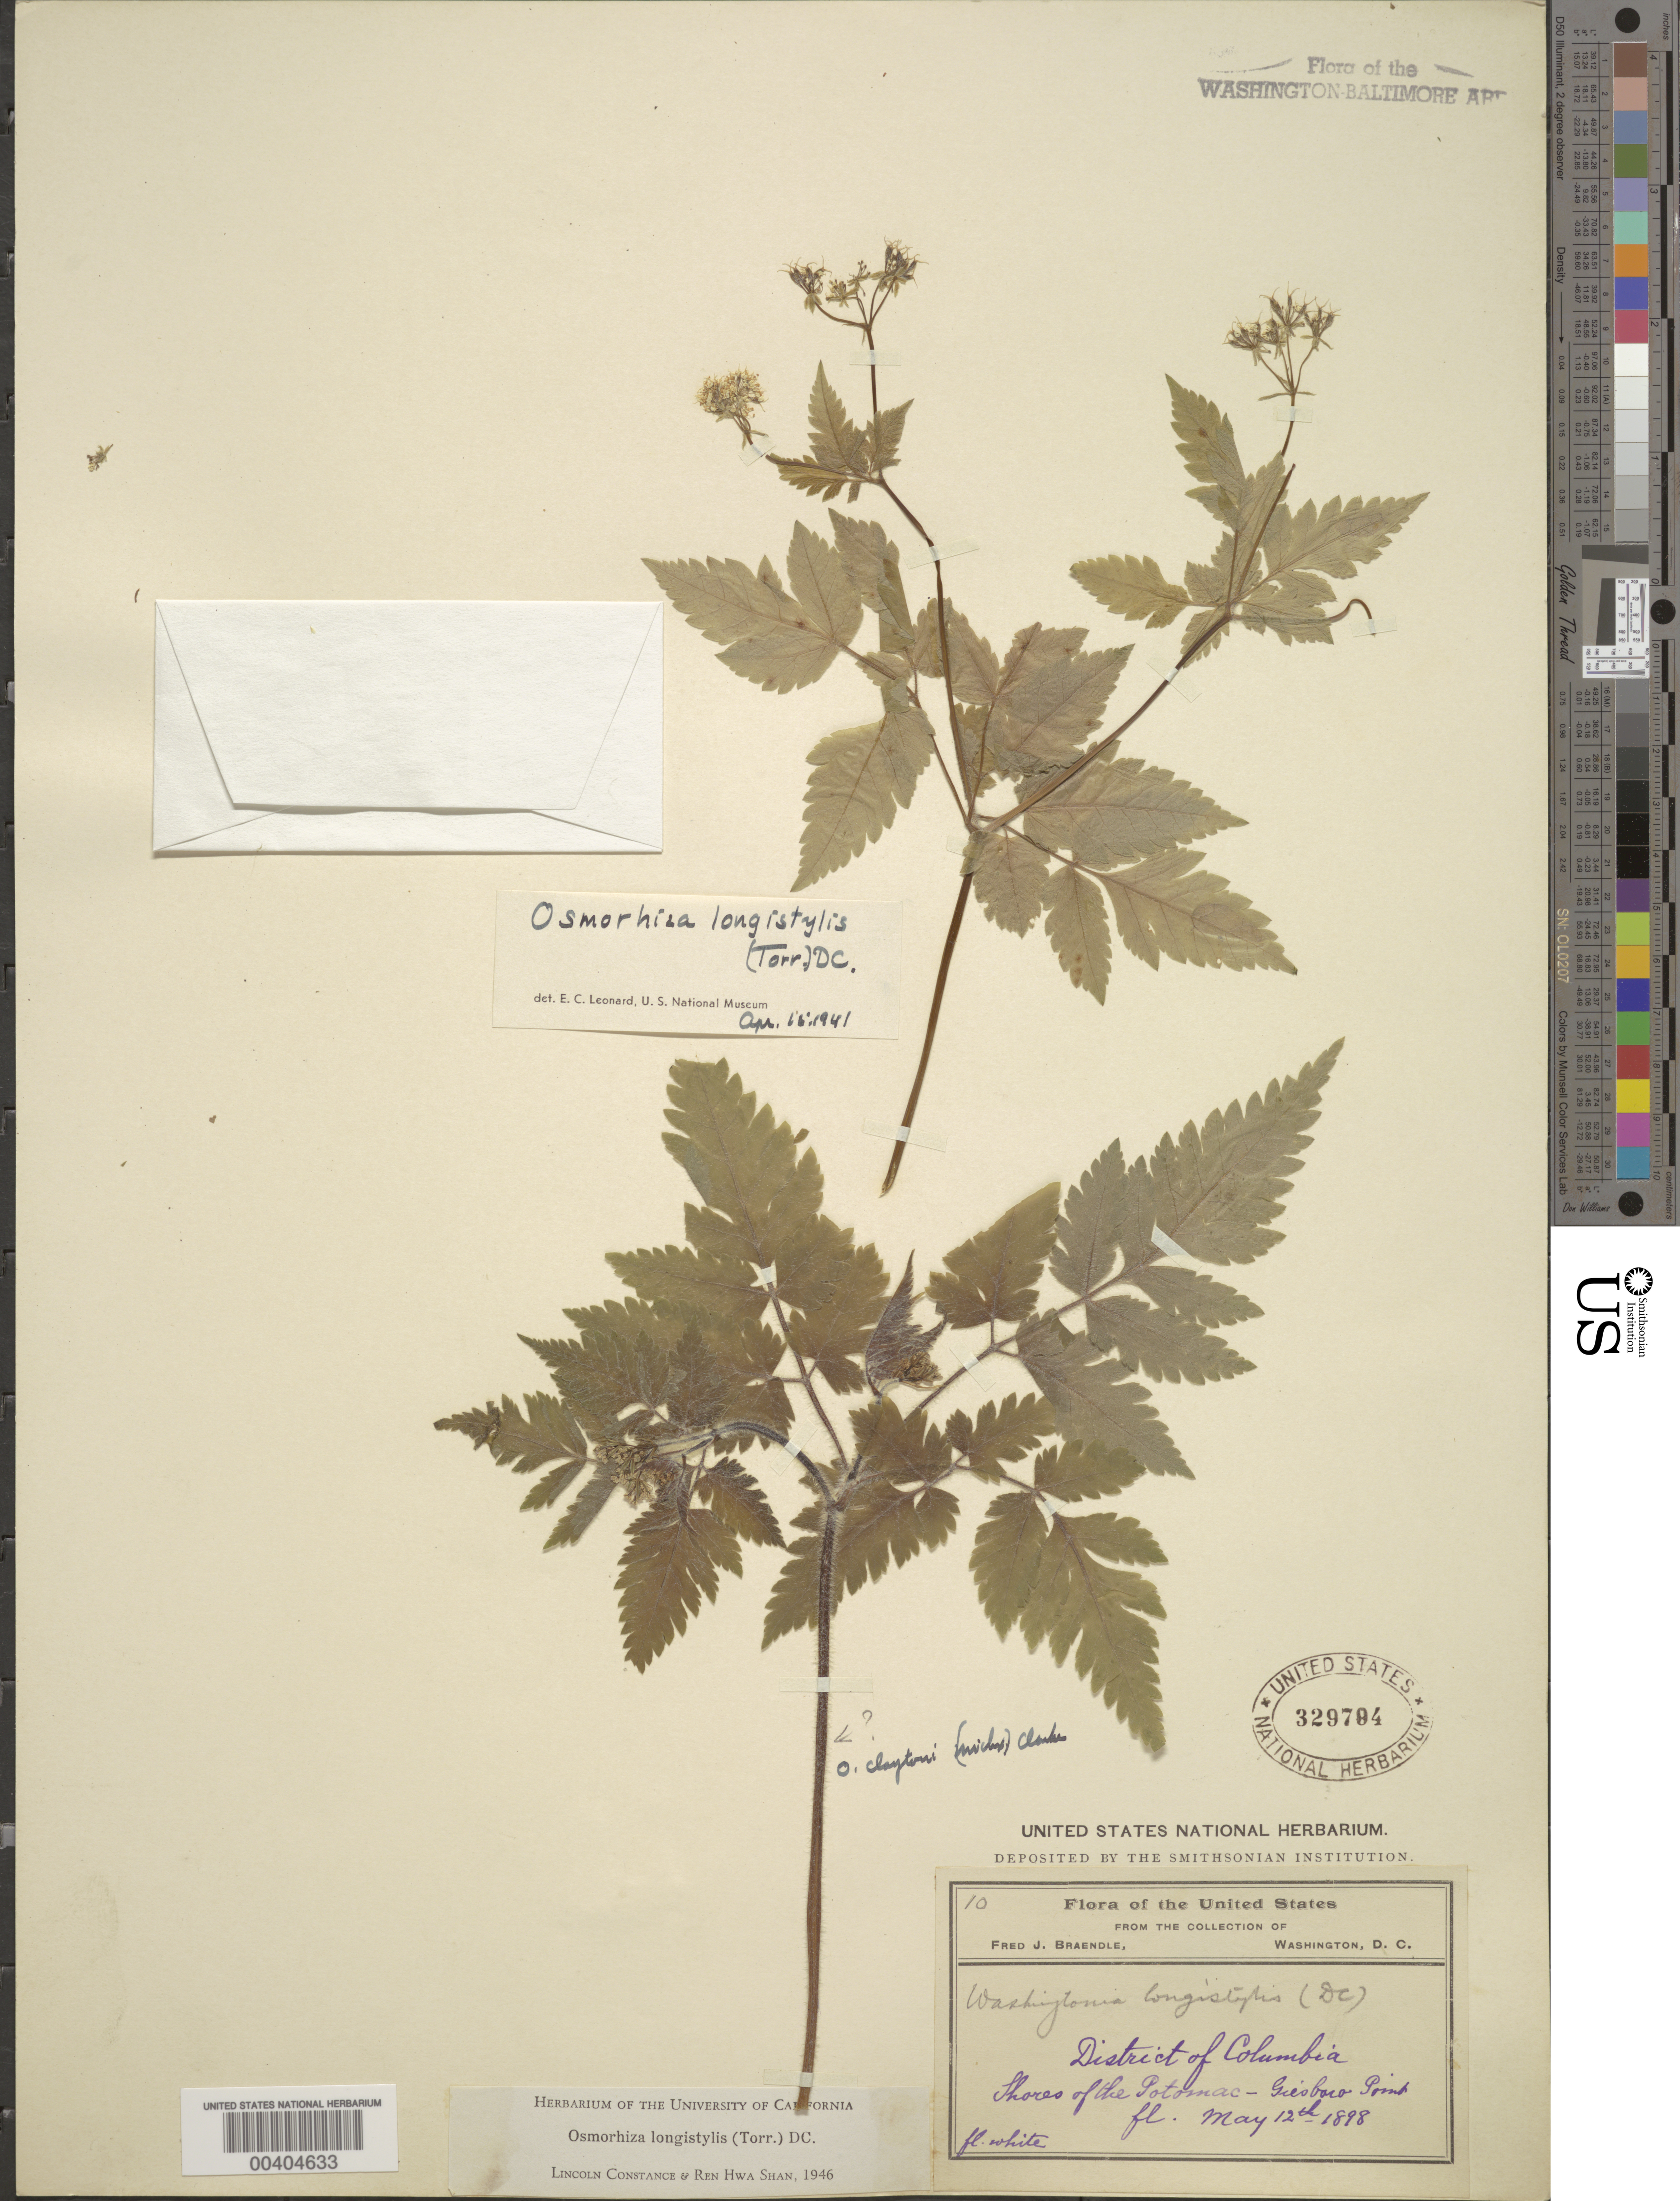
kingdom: Plantae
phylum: Tracheophyta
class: Magnoliopsida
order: Apiales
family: Apiaceae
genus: Osmorhiza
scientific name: Osmorhiza longistylis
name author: (Torr.) DC.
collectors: F. Braendle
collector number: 10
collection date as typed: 12 May 1898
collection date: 1898-05-12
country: United States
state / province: District of Columbia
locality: Giesboro Point, Potomac shore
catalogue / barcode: US 329704